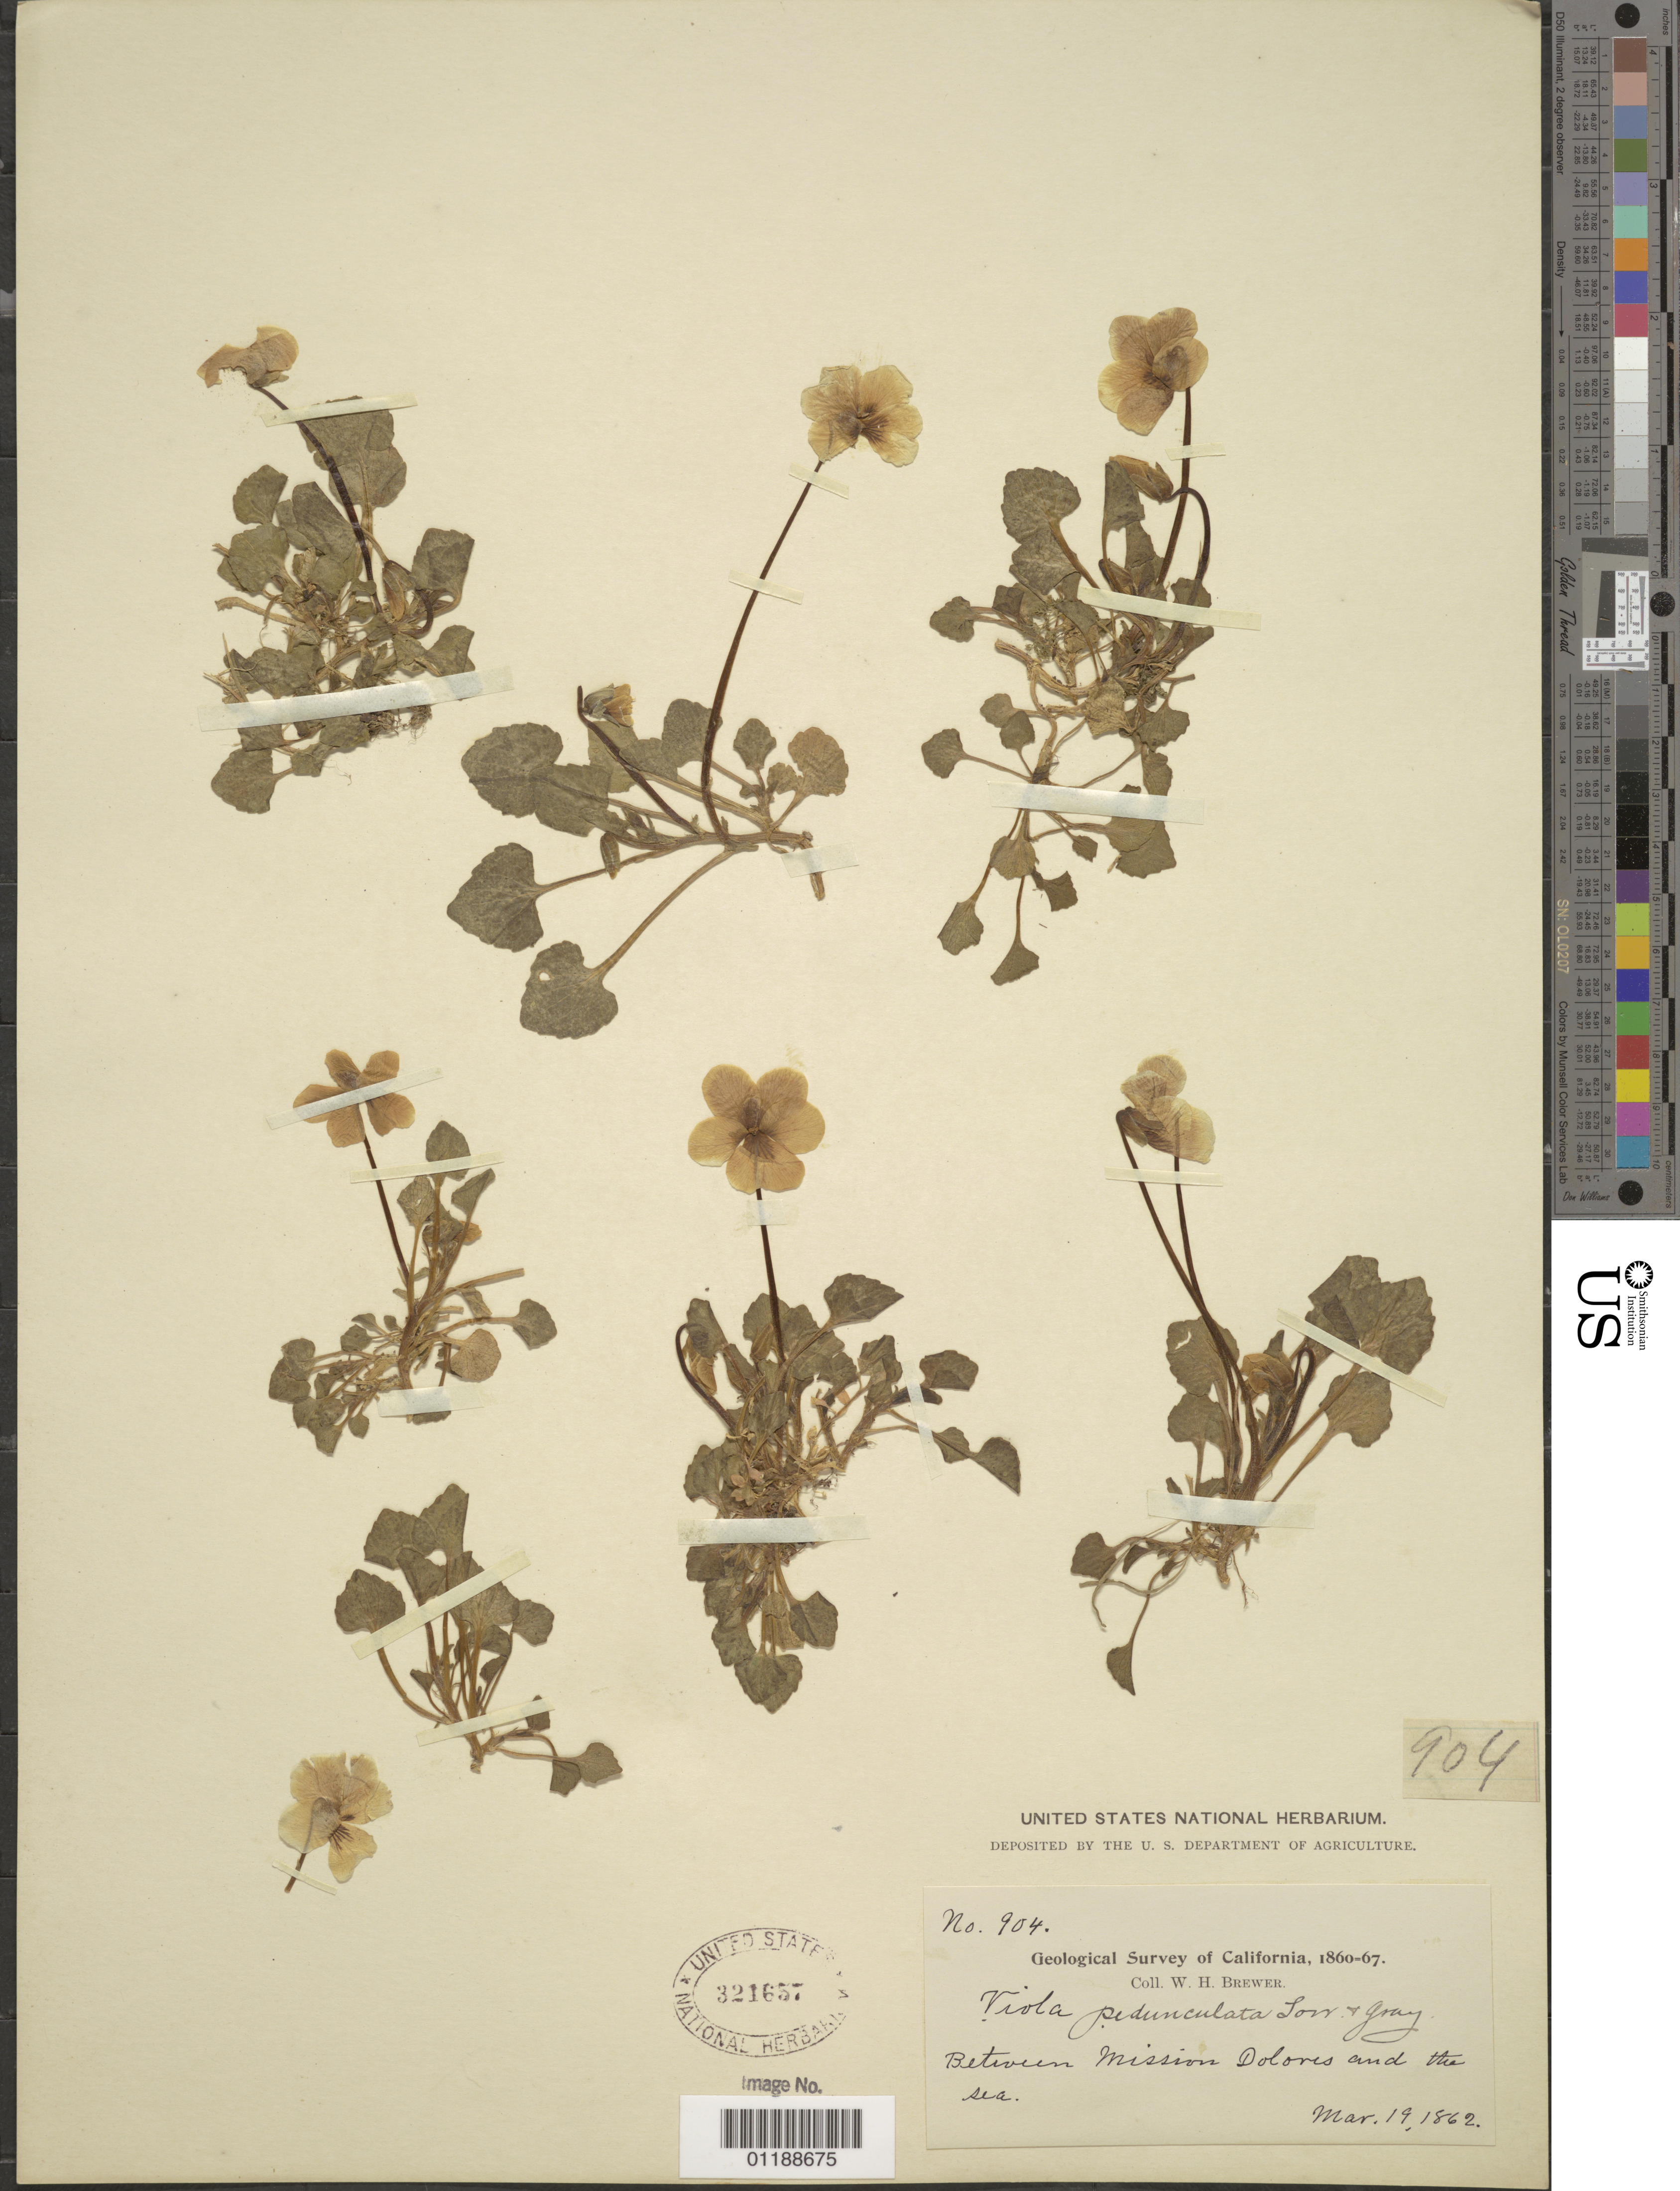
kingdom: Plantae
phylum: Tracheophyta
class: Magnoliopsida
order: Malpighiales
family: Violaceae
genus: Viola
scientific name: Viola pedunculata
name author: Torr. & A. Gray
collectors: W. H. Brewer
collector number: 904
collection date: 1862-03-19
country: United States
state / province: California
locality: Between Mission Dolores and the Sea.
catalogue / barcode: US 321657